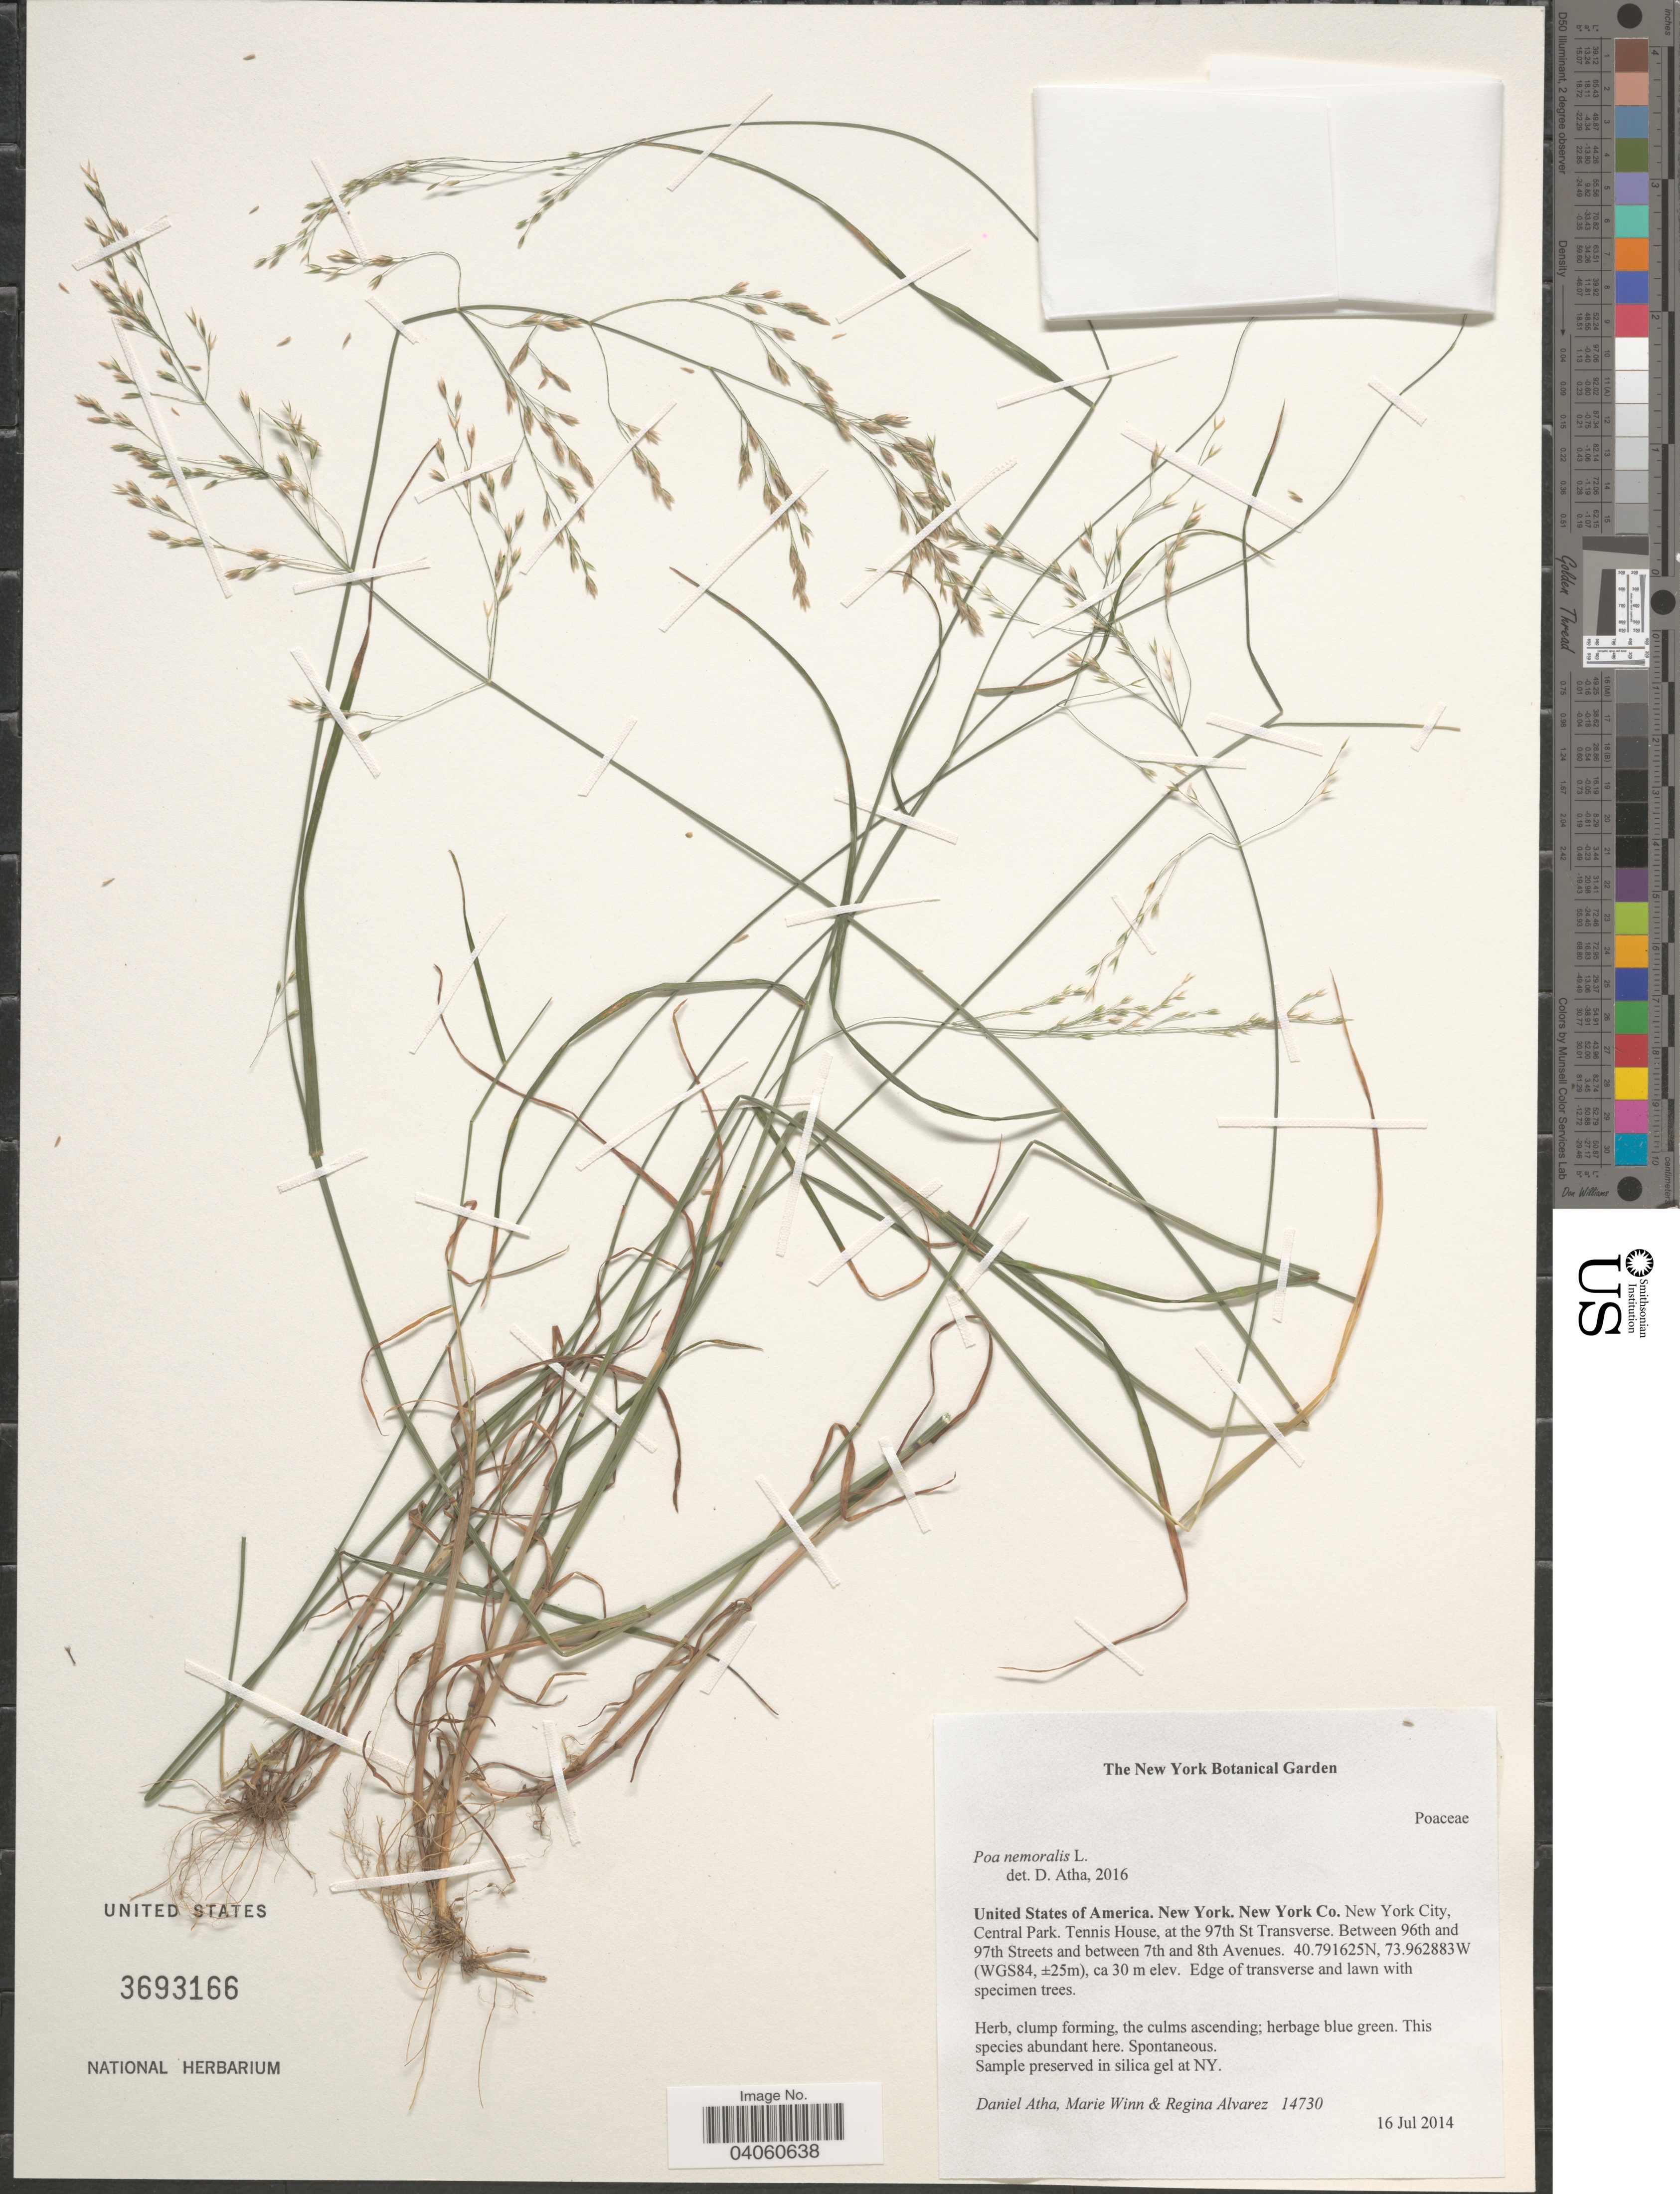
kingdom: Plantae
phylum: Tracheophyta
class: Liliopsida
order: Poales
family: Poaceae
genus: Poa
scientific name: Poa nemoralis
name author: L.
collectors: D. Atha, M. Winn & R. Álvarez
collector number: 14730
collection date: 2014-07-16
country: United States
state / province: New York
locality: New York Co. New York City, Central Park. Tennis House, at the 97th St Transverse. Between 96th and 97th Streets and between 7th and 8th Avenues.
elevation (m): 30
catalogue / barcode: US 3693166